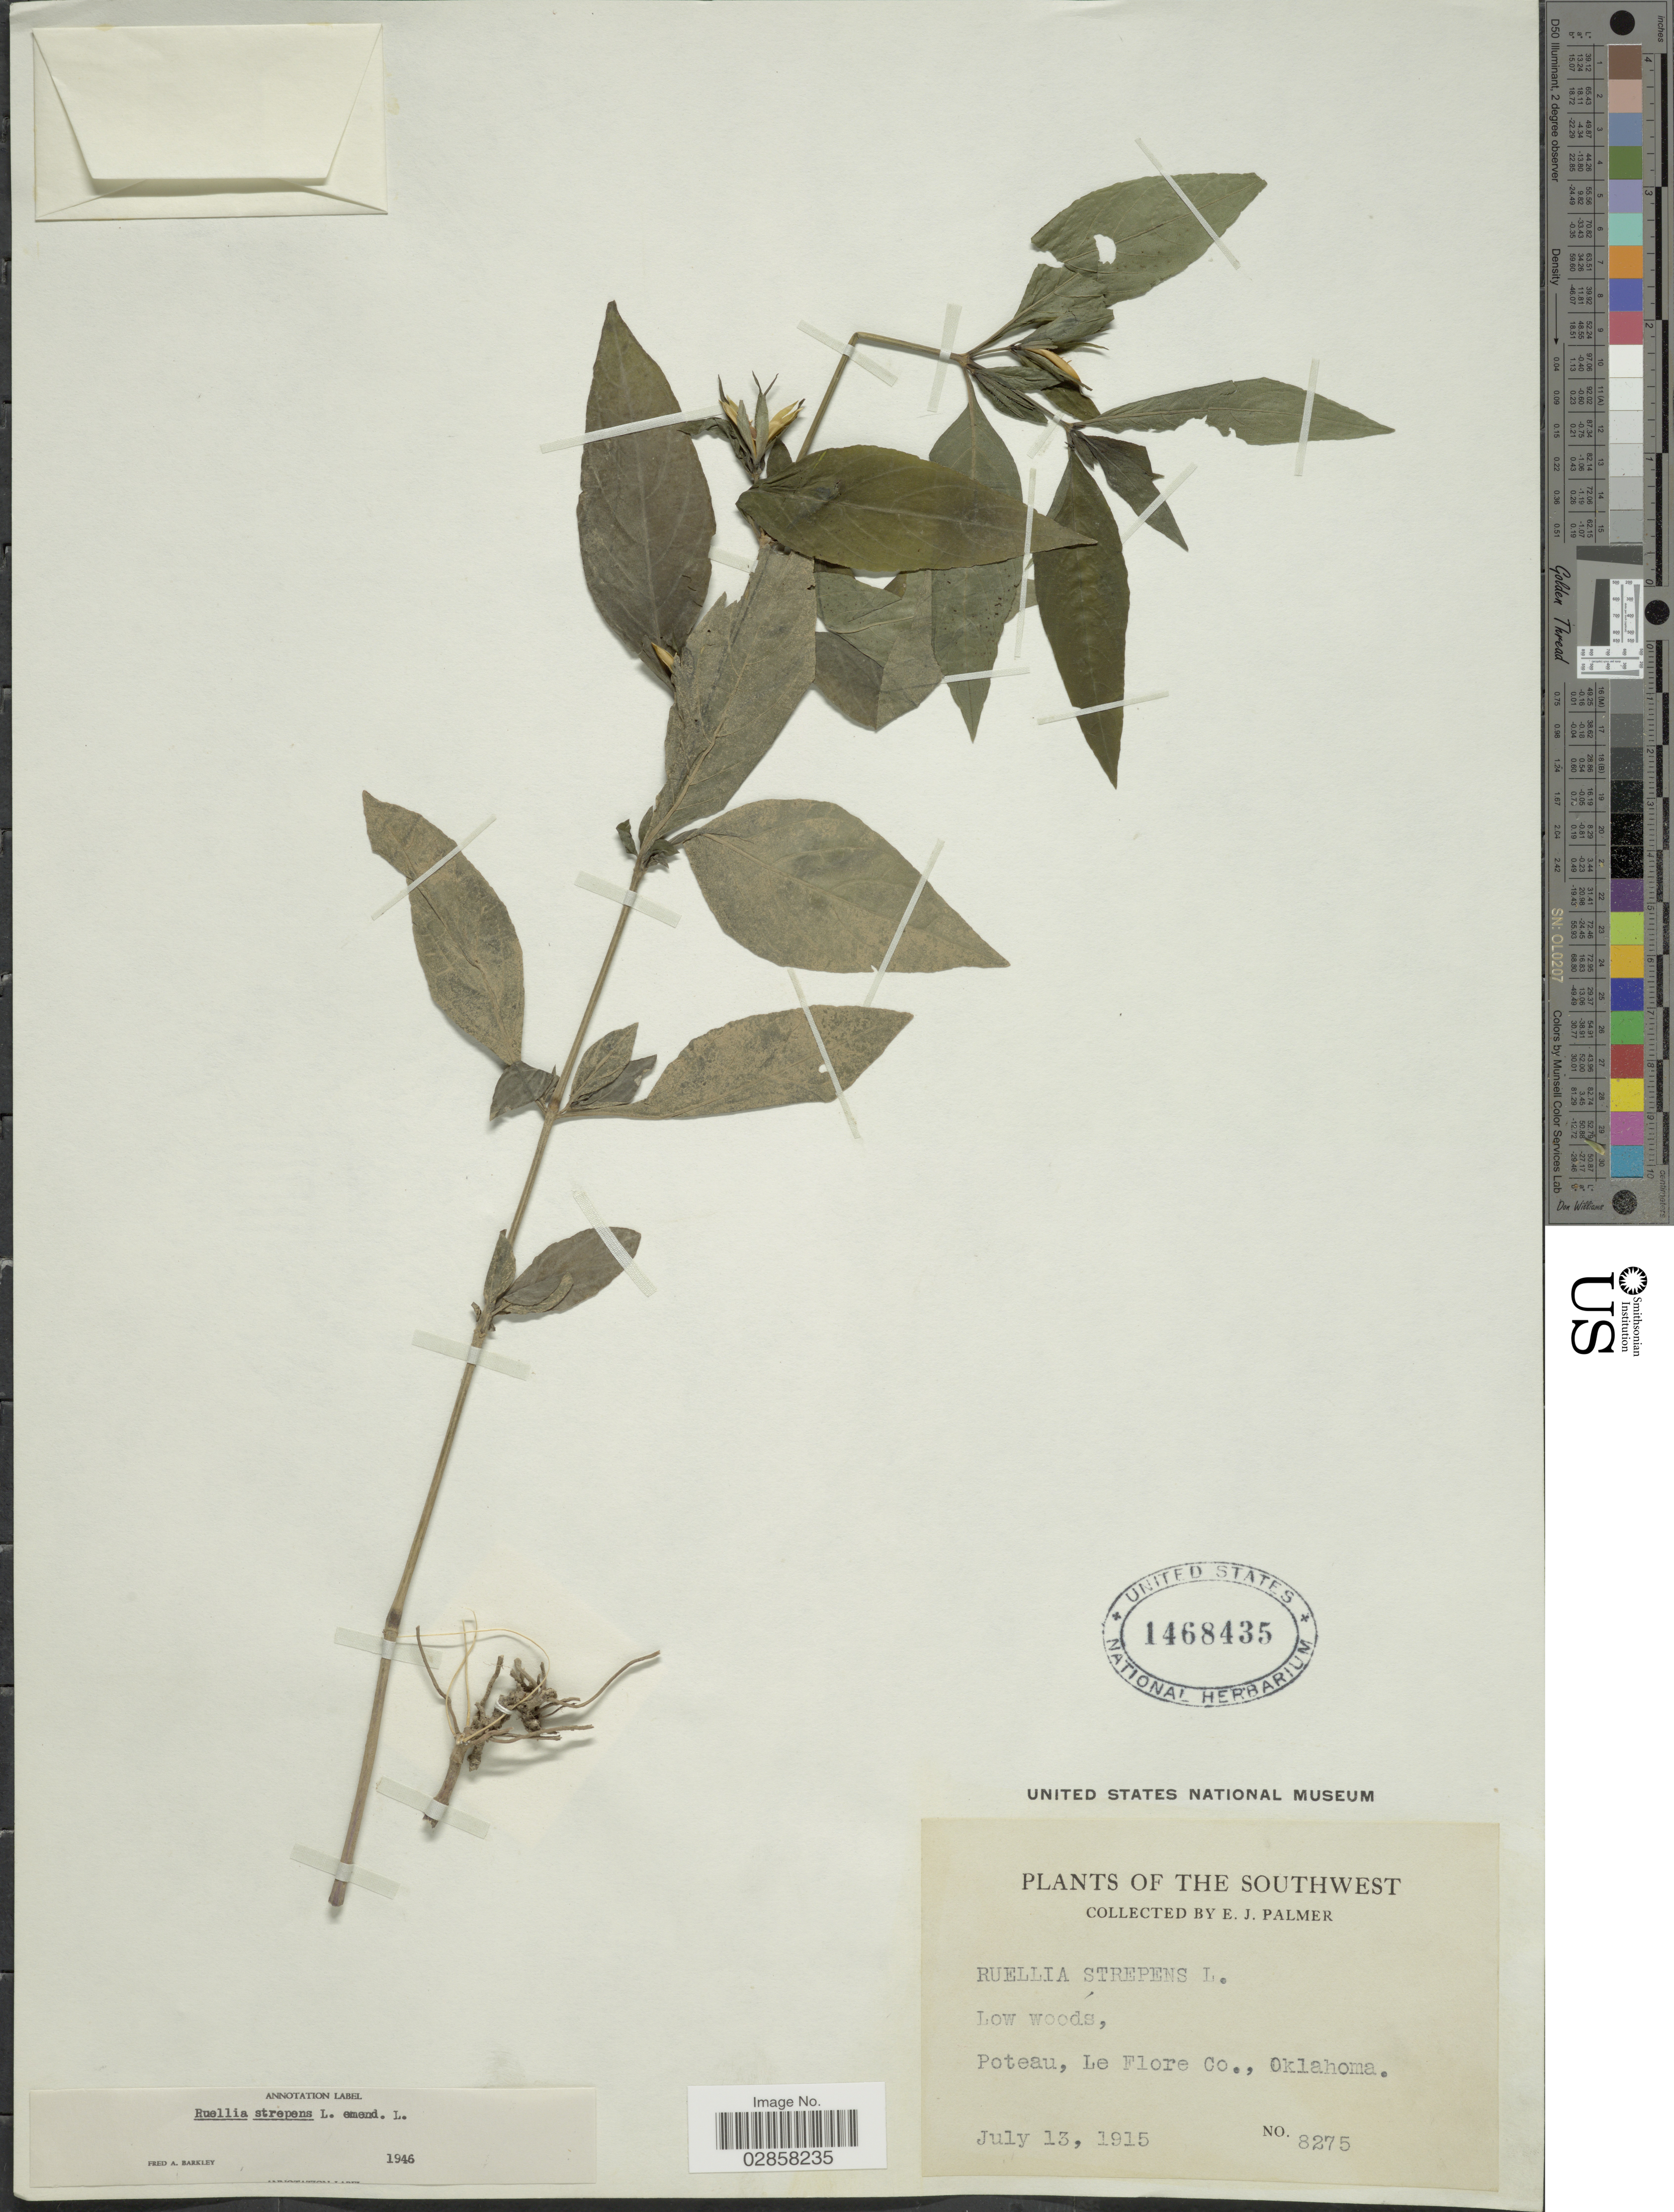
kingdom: Plantae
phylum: Tracheophyta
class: Magnoliopsida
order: Lamiales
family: Acanthaceae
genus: Ruellia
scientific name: Ruellia strepens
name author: L.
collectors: E. J. Palmer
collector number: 8275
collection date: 1915-07-13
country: United States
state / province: Oklahoma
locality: The Southwest. Poteau, Le Flore Co.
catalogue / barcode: US 1468435